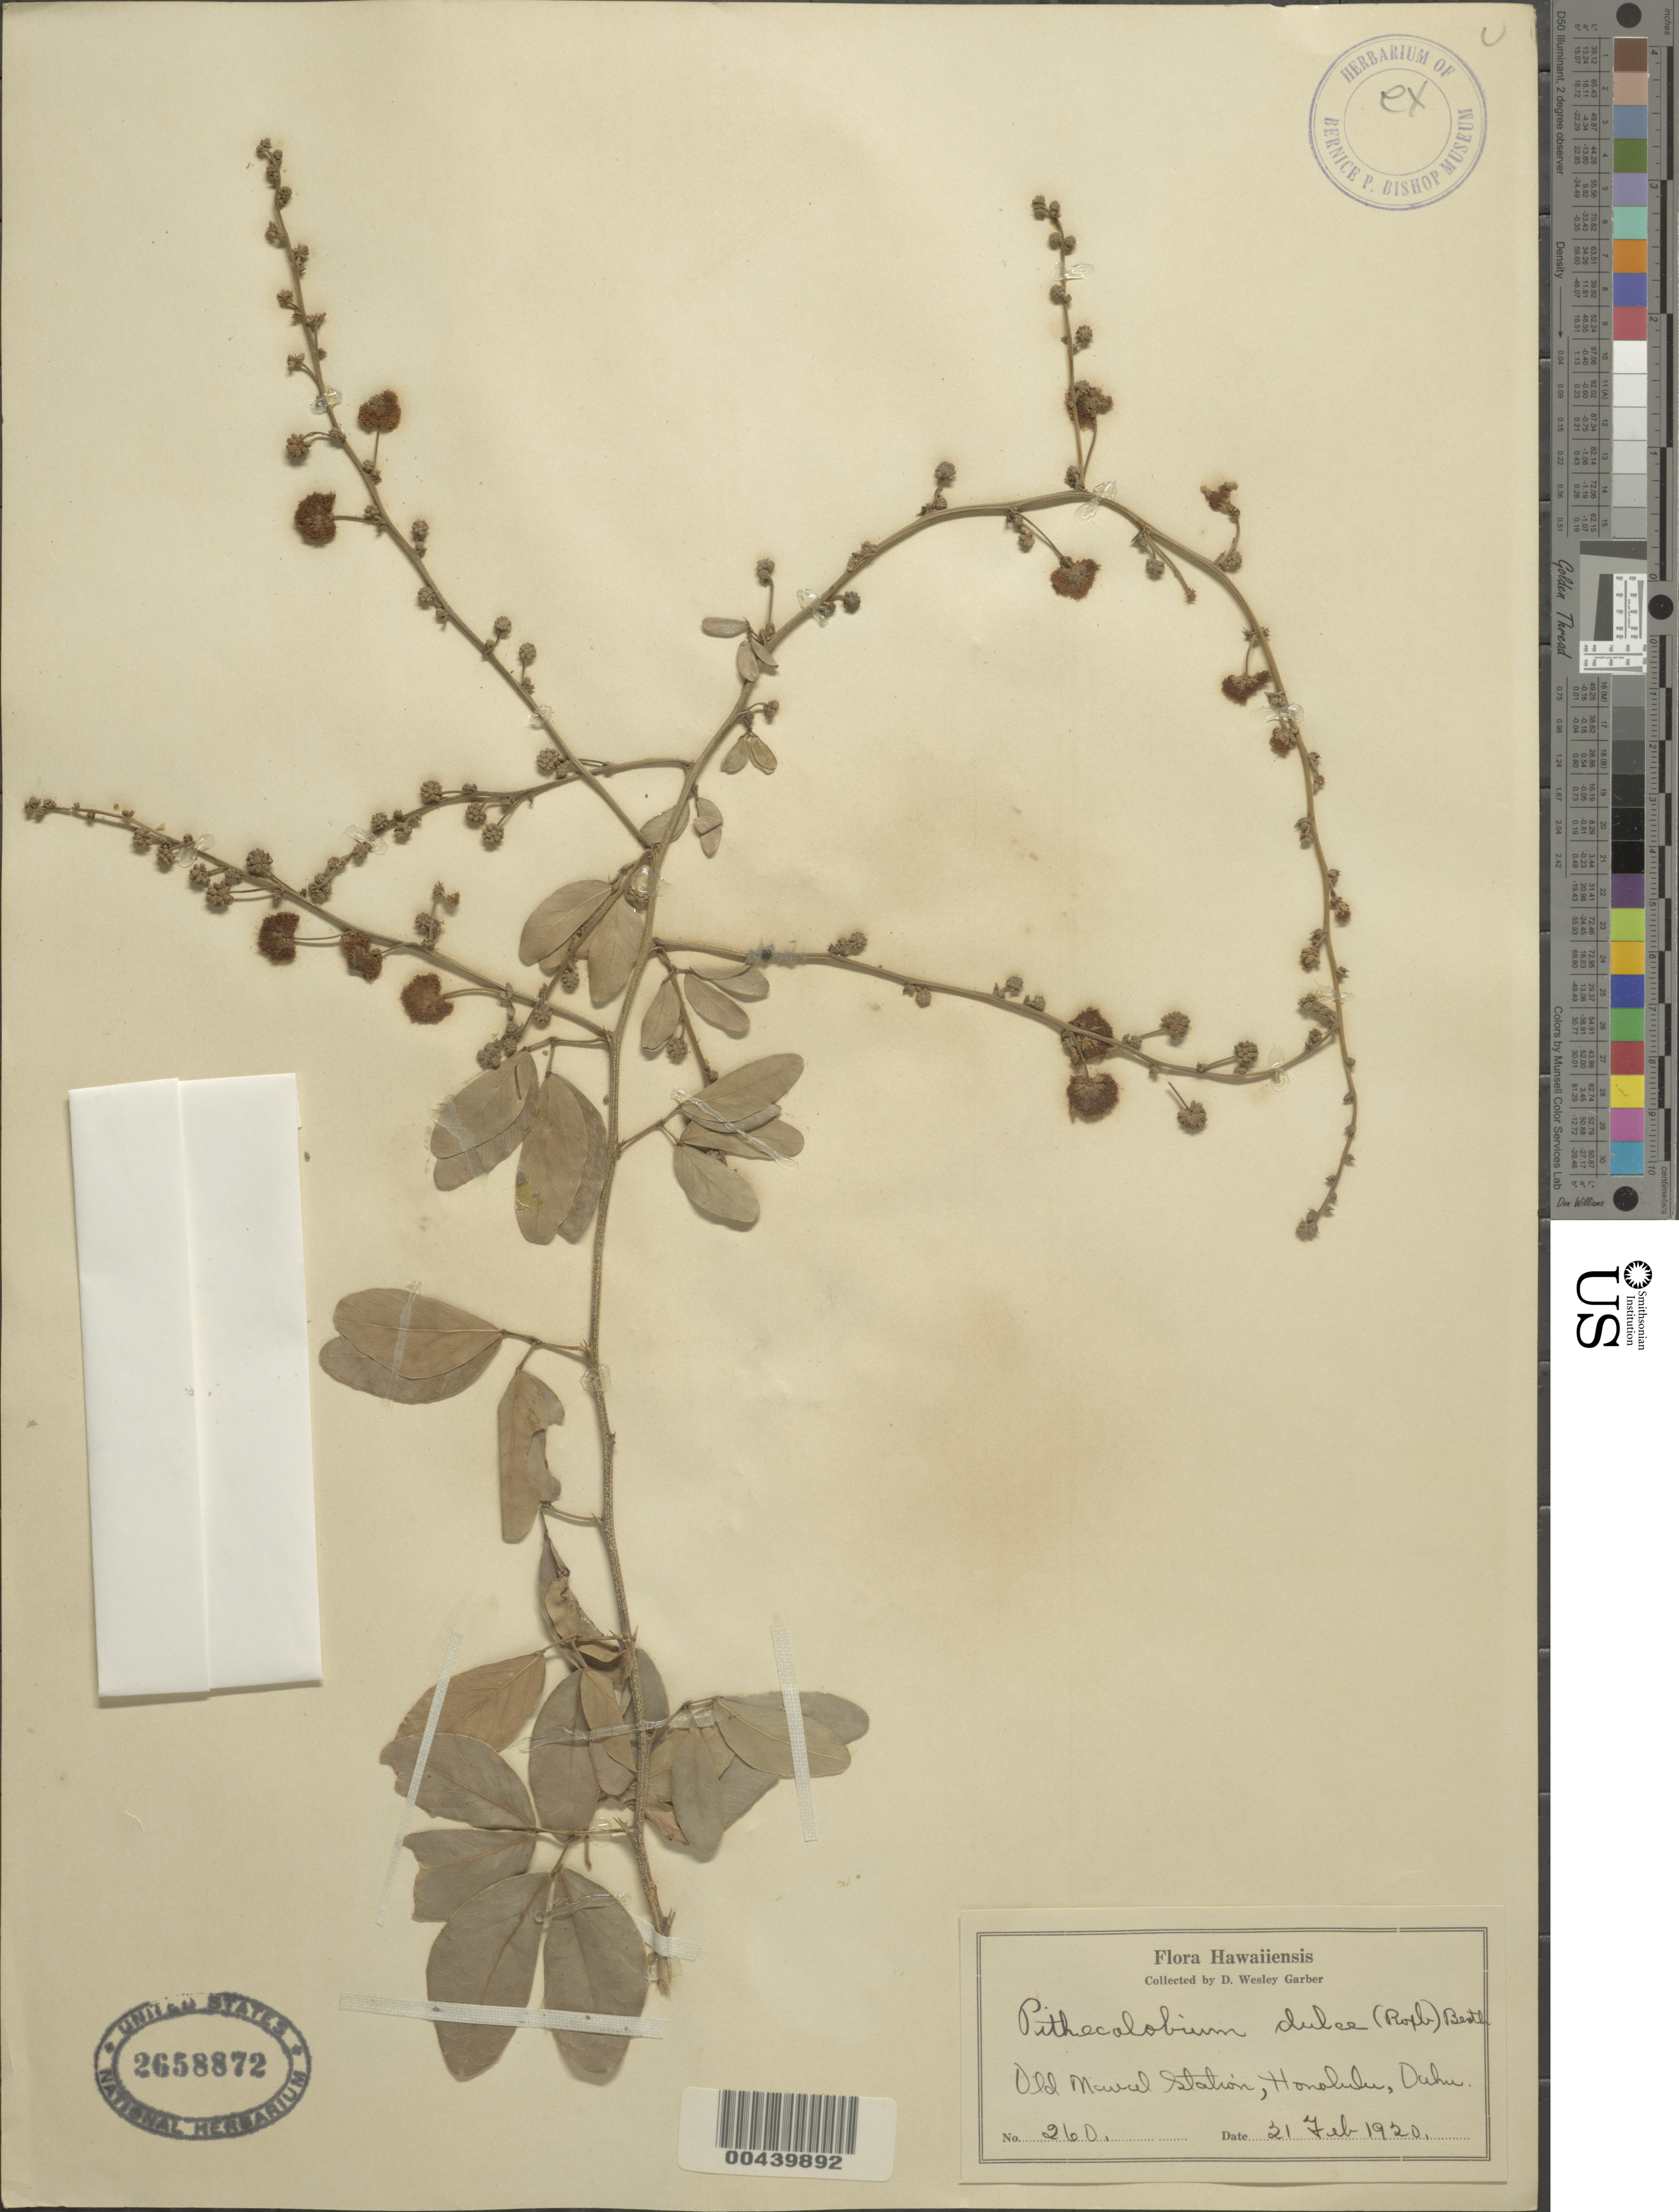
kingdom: Plantae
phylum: Tracheophyta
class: Magnoliopsida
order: Fabales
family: Fabaceae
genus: Pithecellobium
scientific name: Pithecellobium dulce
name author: (Roxb.) Benth.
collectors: D. W. Garber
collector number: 260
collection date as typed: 21 Feb 1920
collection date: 1920-02-21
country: United States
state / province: Hawaii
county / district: Honolulu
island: Oahu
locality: Old Naval Station, Honolulu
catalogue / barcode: US 2658872